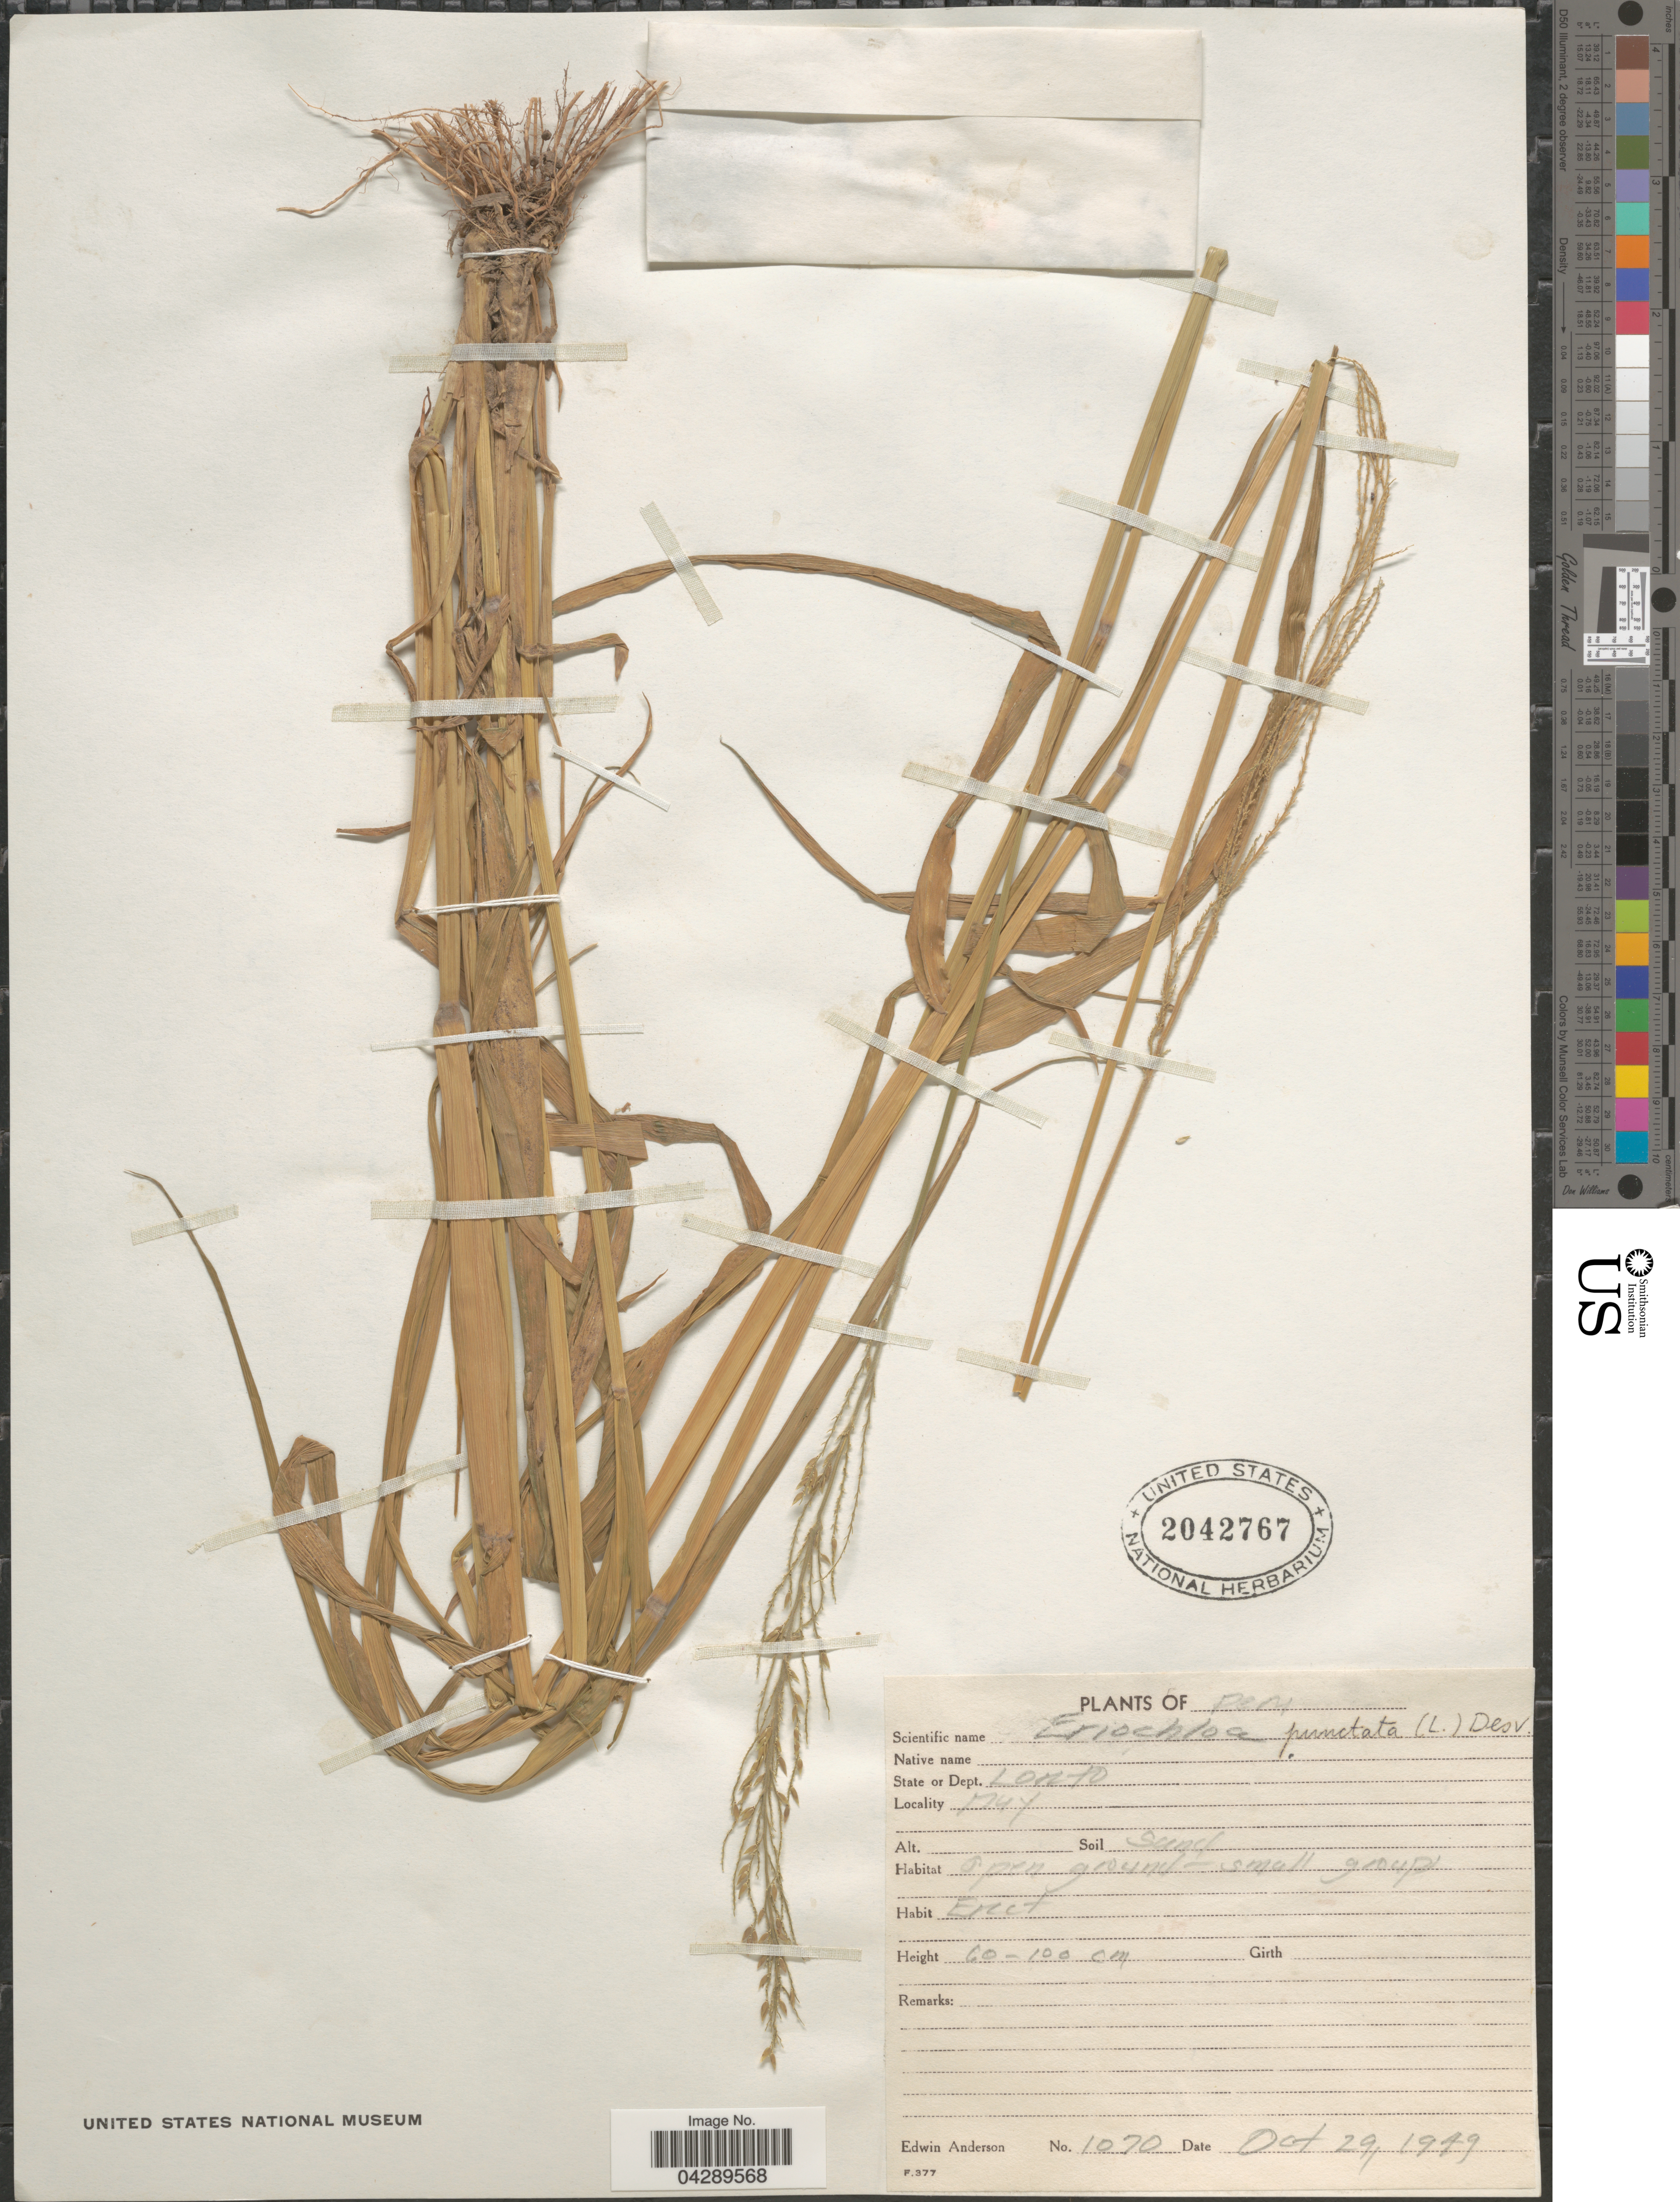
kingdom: Plantae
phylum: Tracheophyta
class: Liliopsida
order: Poales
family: Poaceae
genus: Eriochloa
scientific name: Eriochloa punctata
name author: (L.) Desv. ex Ham.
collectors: E. Anderson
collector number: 1070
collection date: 1949-10-29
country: Peru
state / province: Loreto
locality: State or Dept. Loreto. Puy.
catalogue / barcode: US 2042767